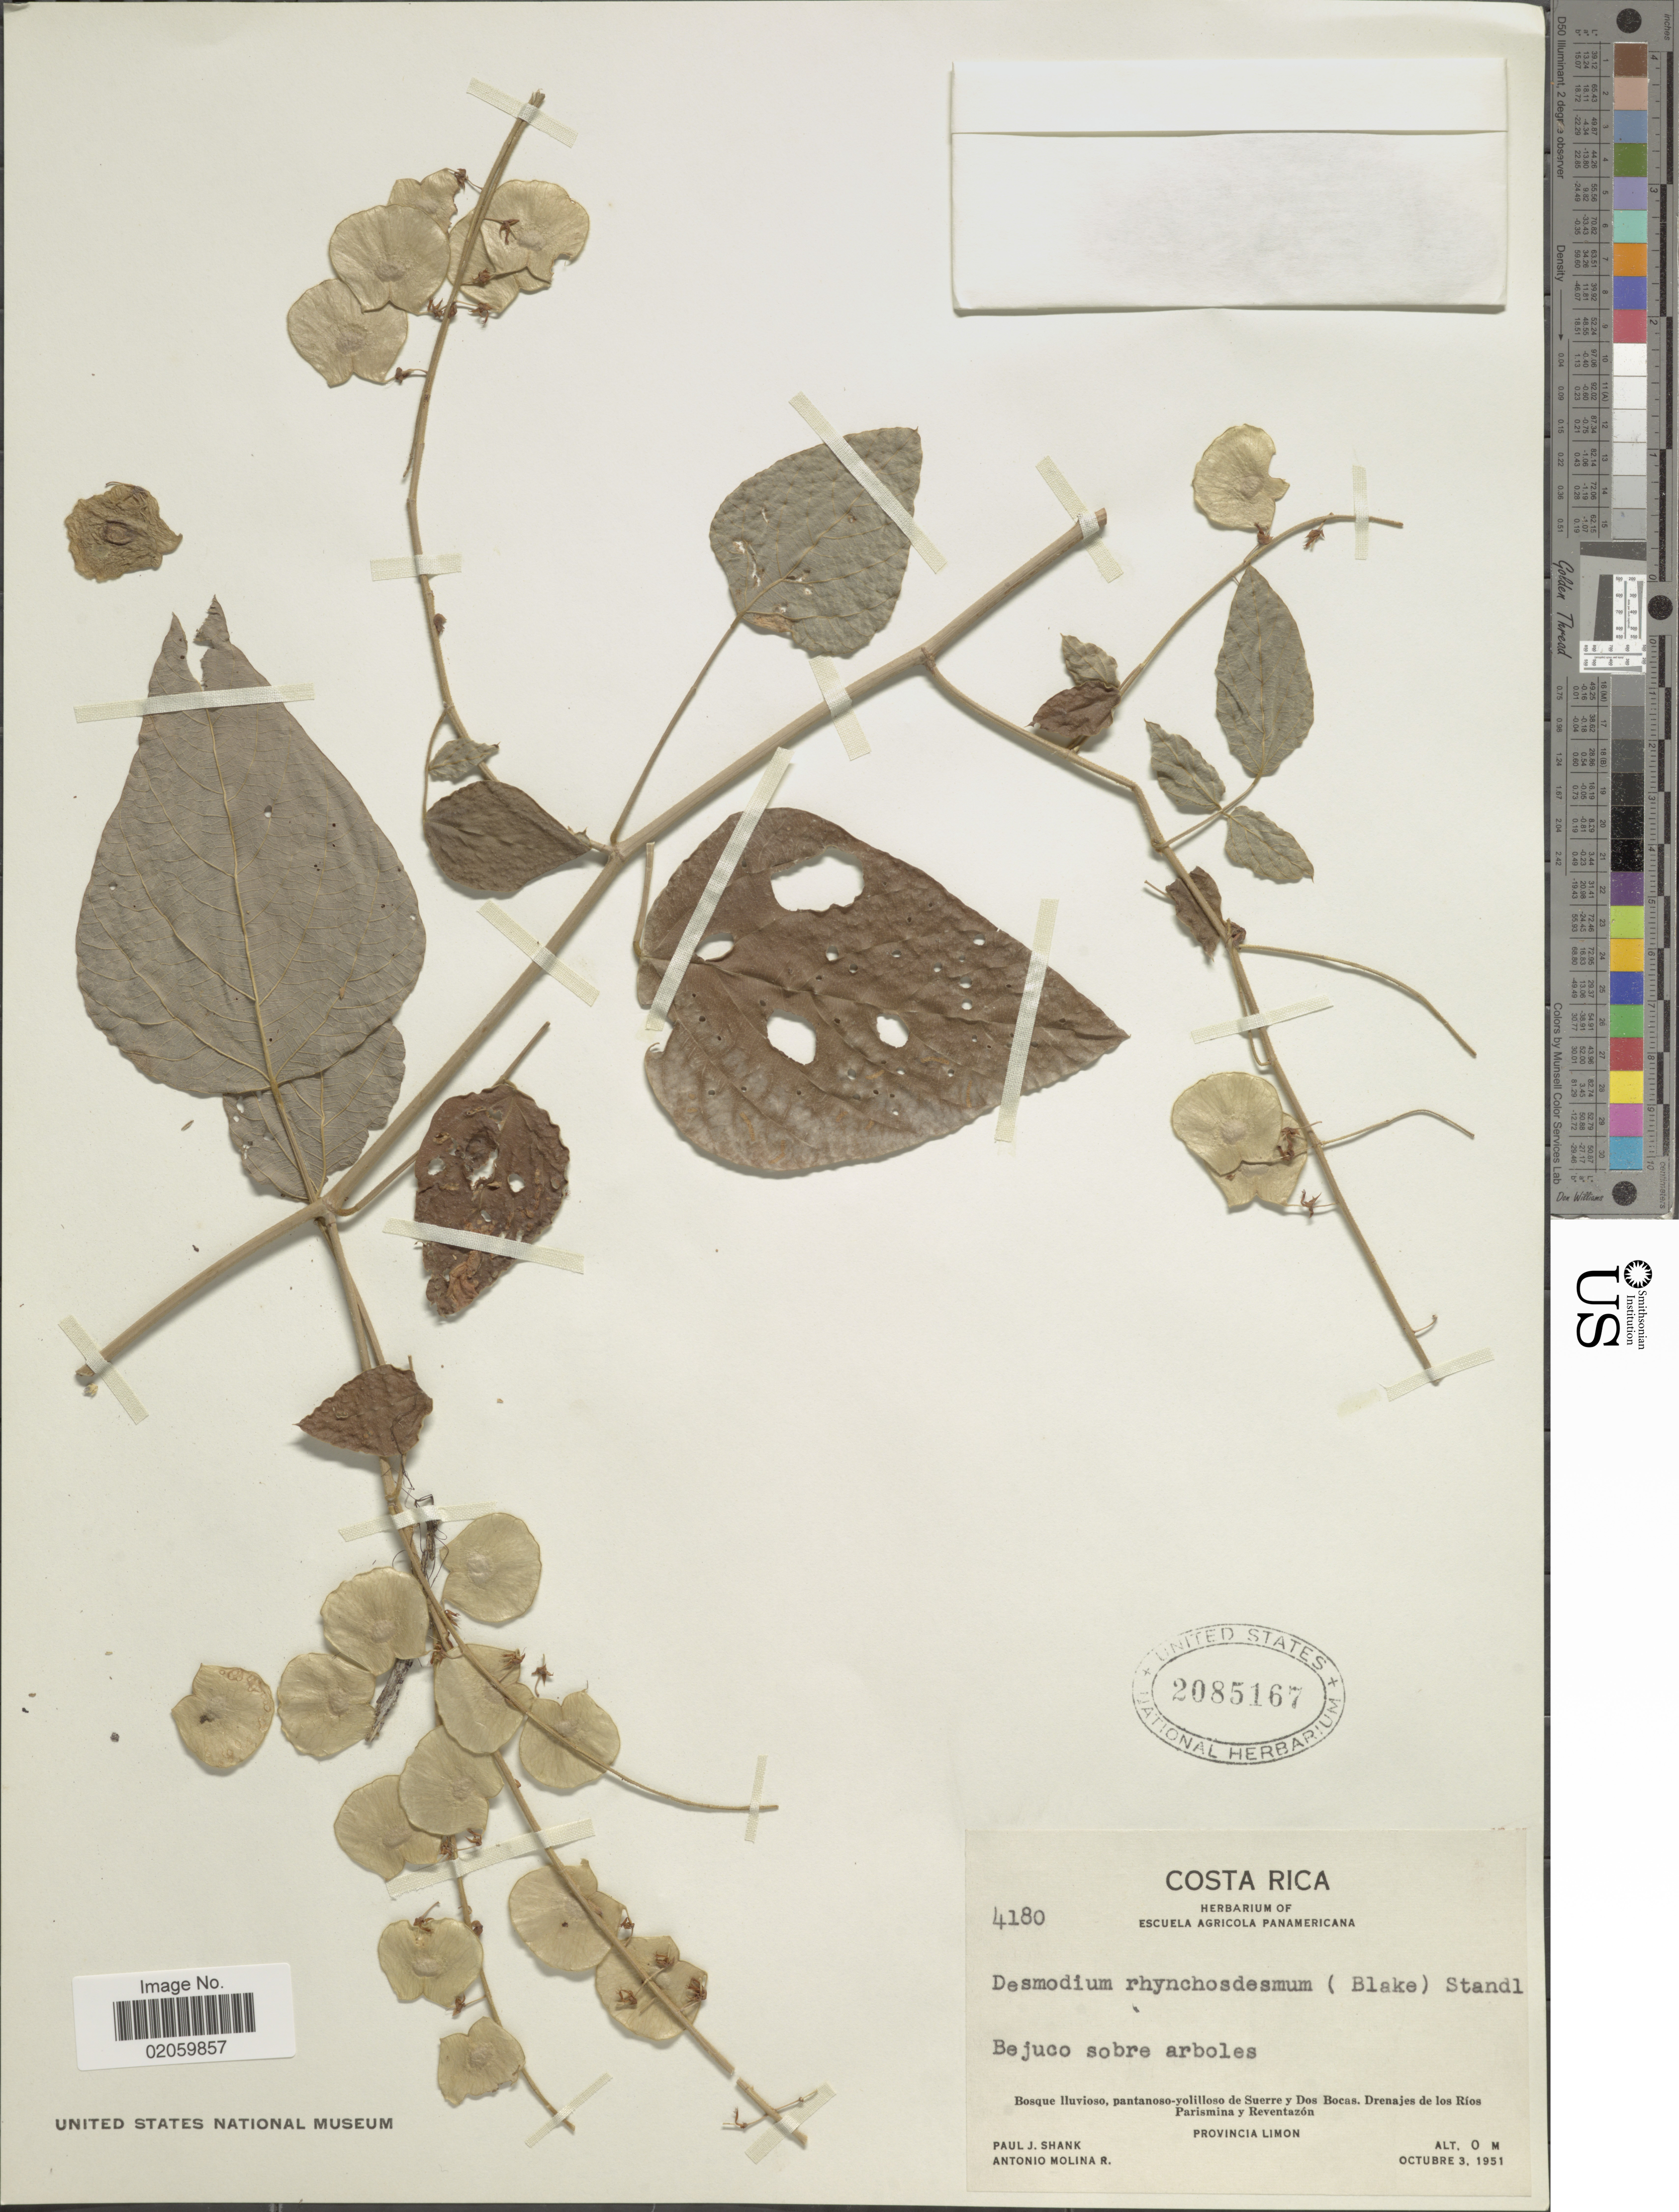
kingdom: Plantae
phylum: Tracheophyta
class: Magnoliopsida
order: Fabales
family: Fabaceae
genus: Desmodium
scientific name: Desmodium metallicum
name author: (Rose & Standl.) Standl.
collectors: P. J. Shank & A. Molina R.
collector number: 4180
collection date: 1951-10-03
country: Costa Rica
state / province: Limón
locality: De Suerre y Dos Bocas, Drenajes de Los Rios Parismina y Reventazon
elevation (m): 0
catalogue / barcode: US 2085167